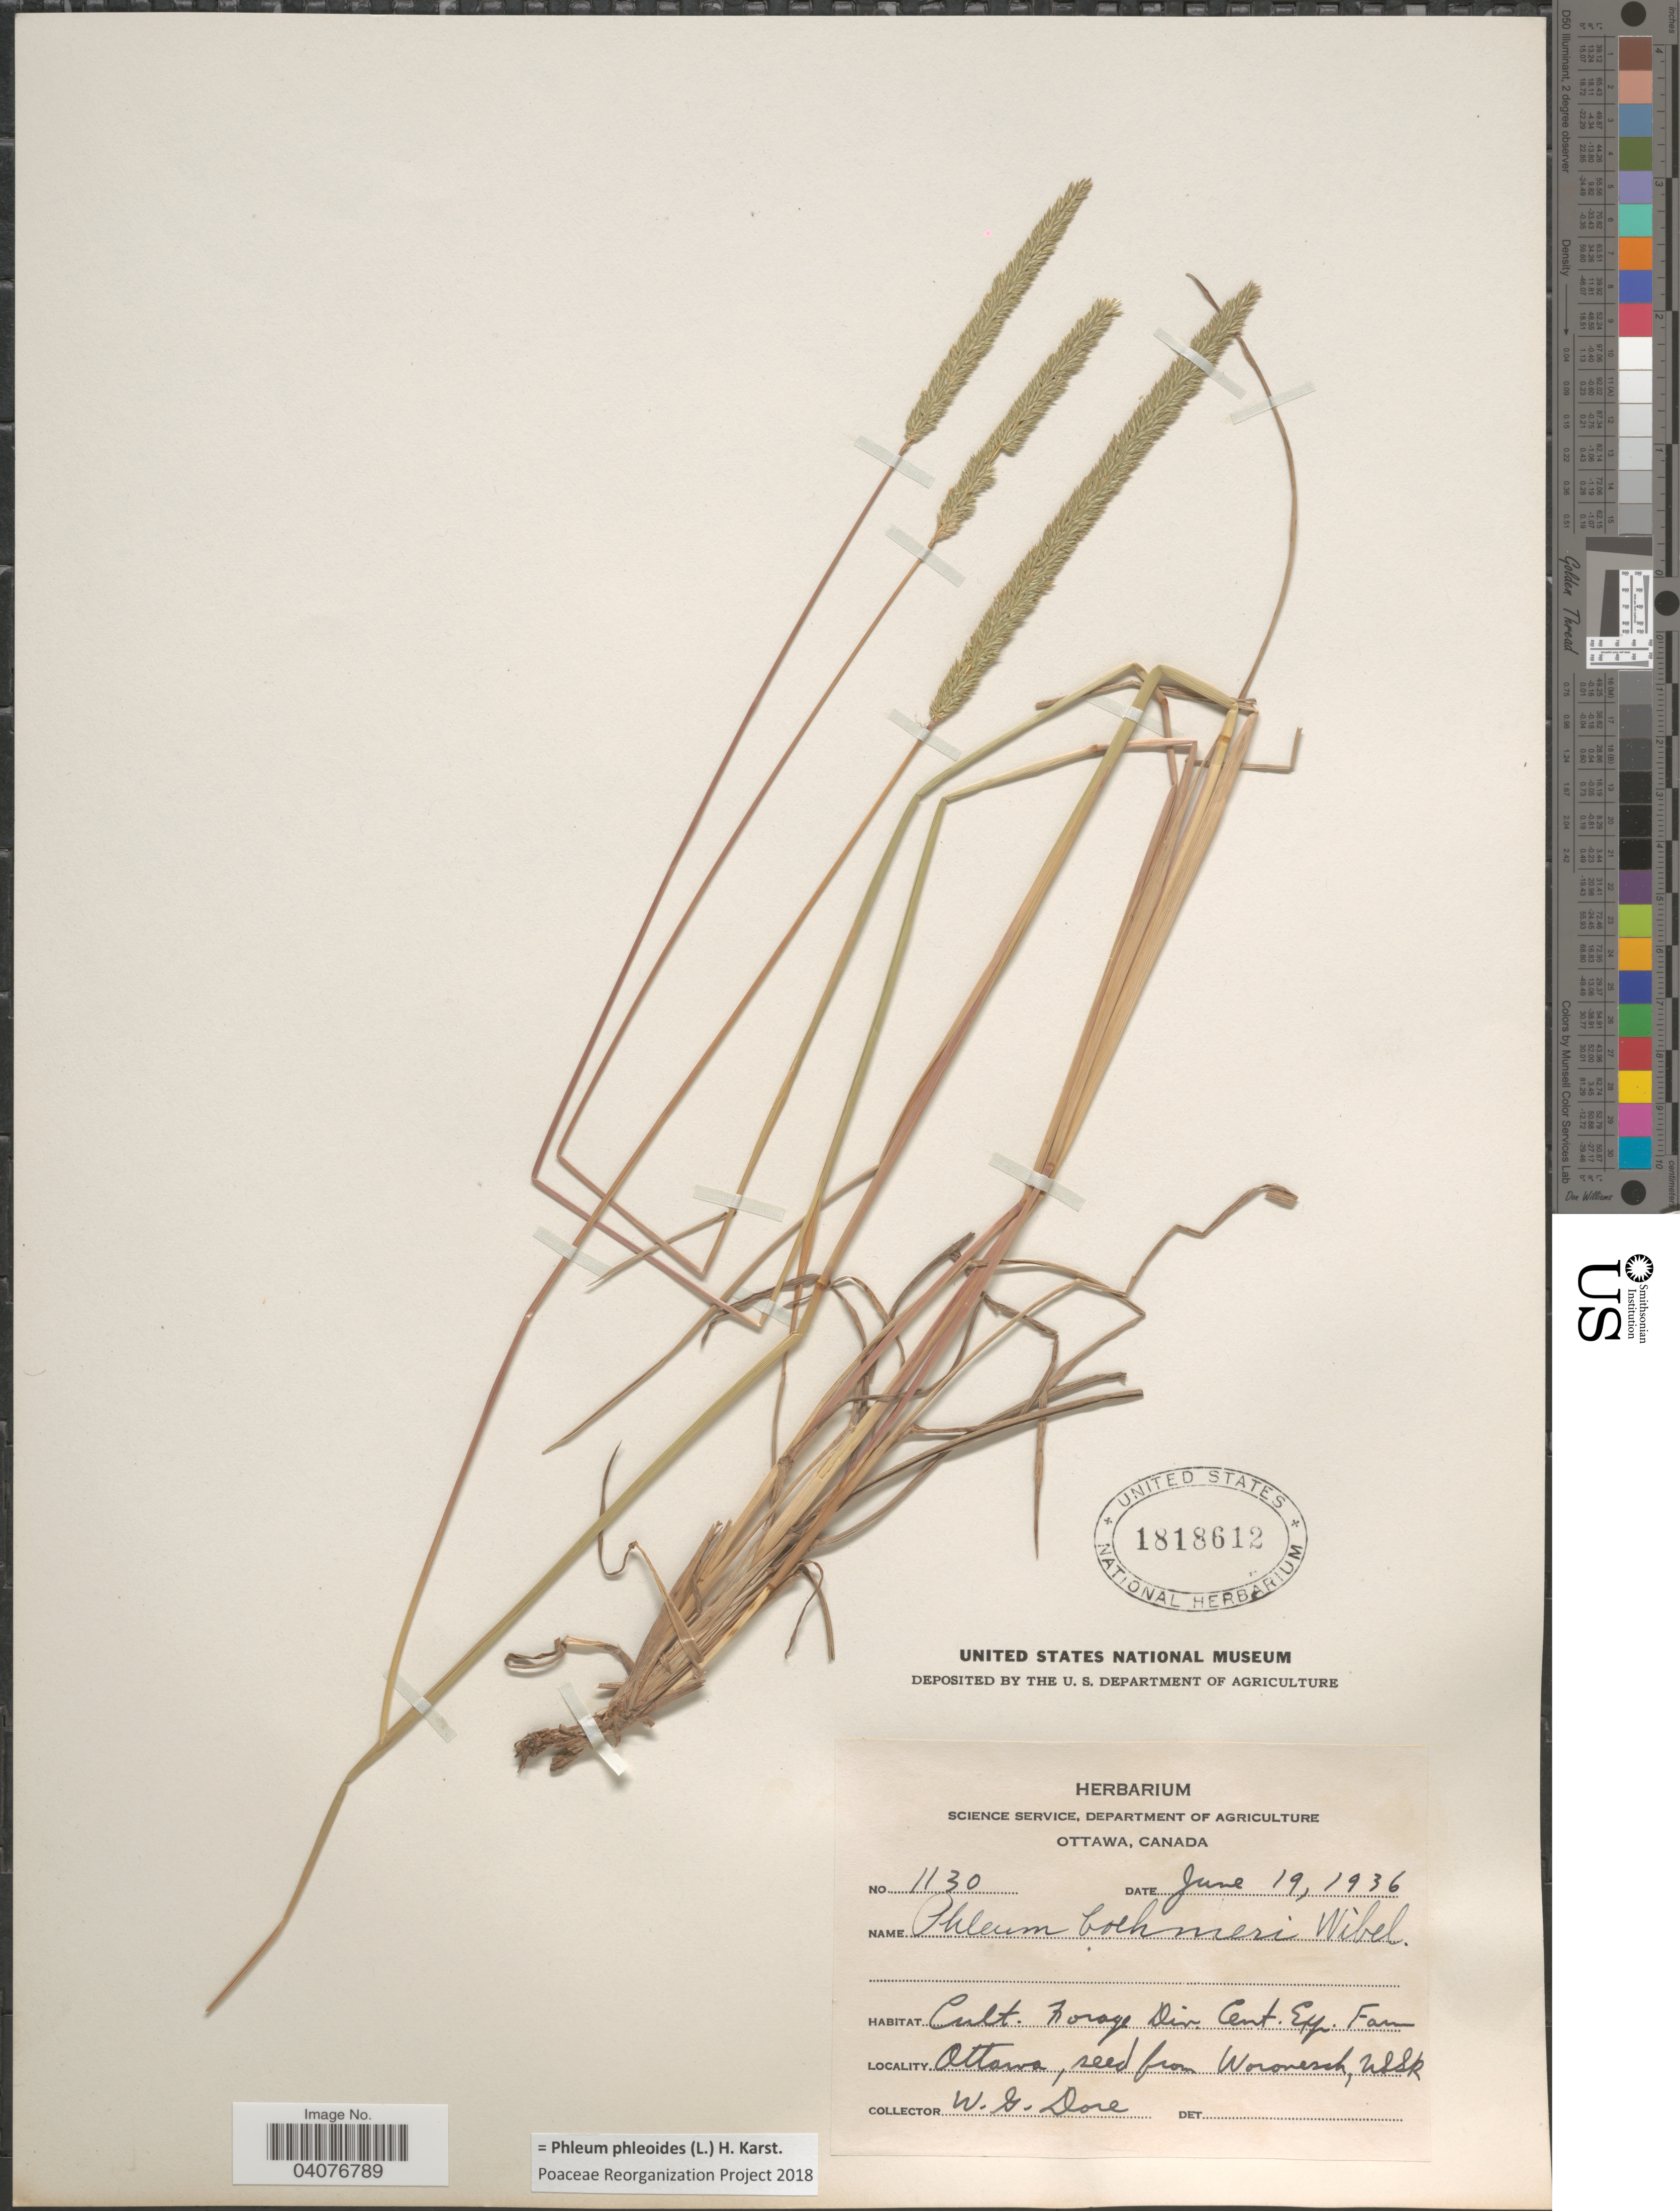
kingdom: Plantae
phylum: Tracheophyta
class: Liliopsida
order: Poales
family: Poaceae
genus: Phleum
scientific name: Phleum phleoides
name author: (L.) H. Karst.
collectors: W. Dore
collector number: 1130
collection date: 1936-06-19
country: Canada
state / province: Ontario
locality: Forage Div. Cent. Exp. Farm Ottawa.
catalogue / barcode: US 1818612